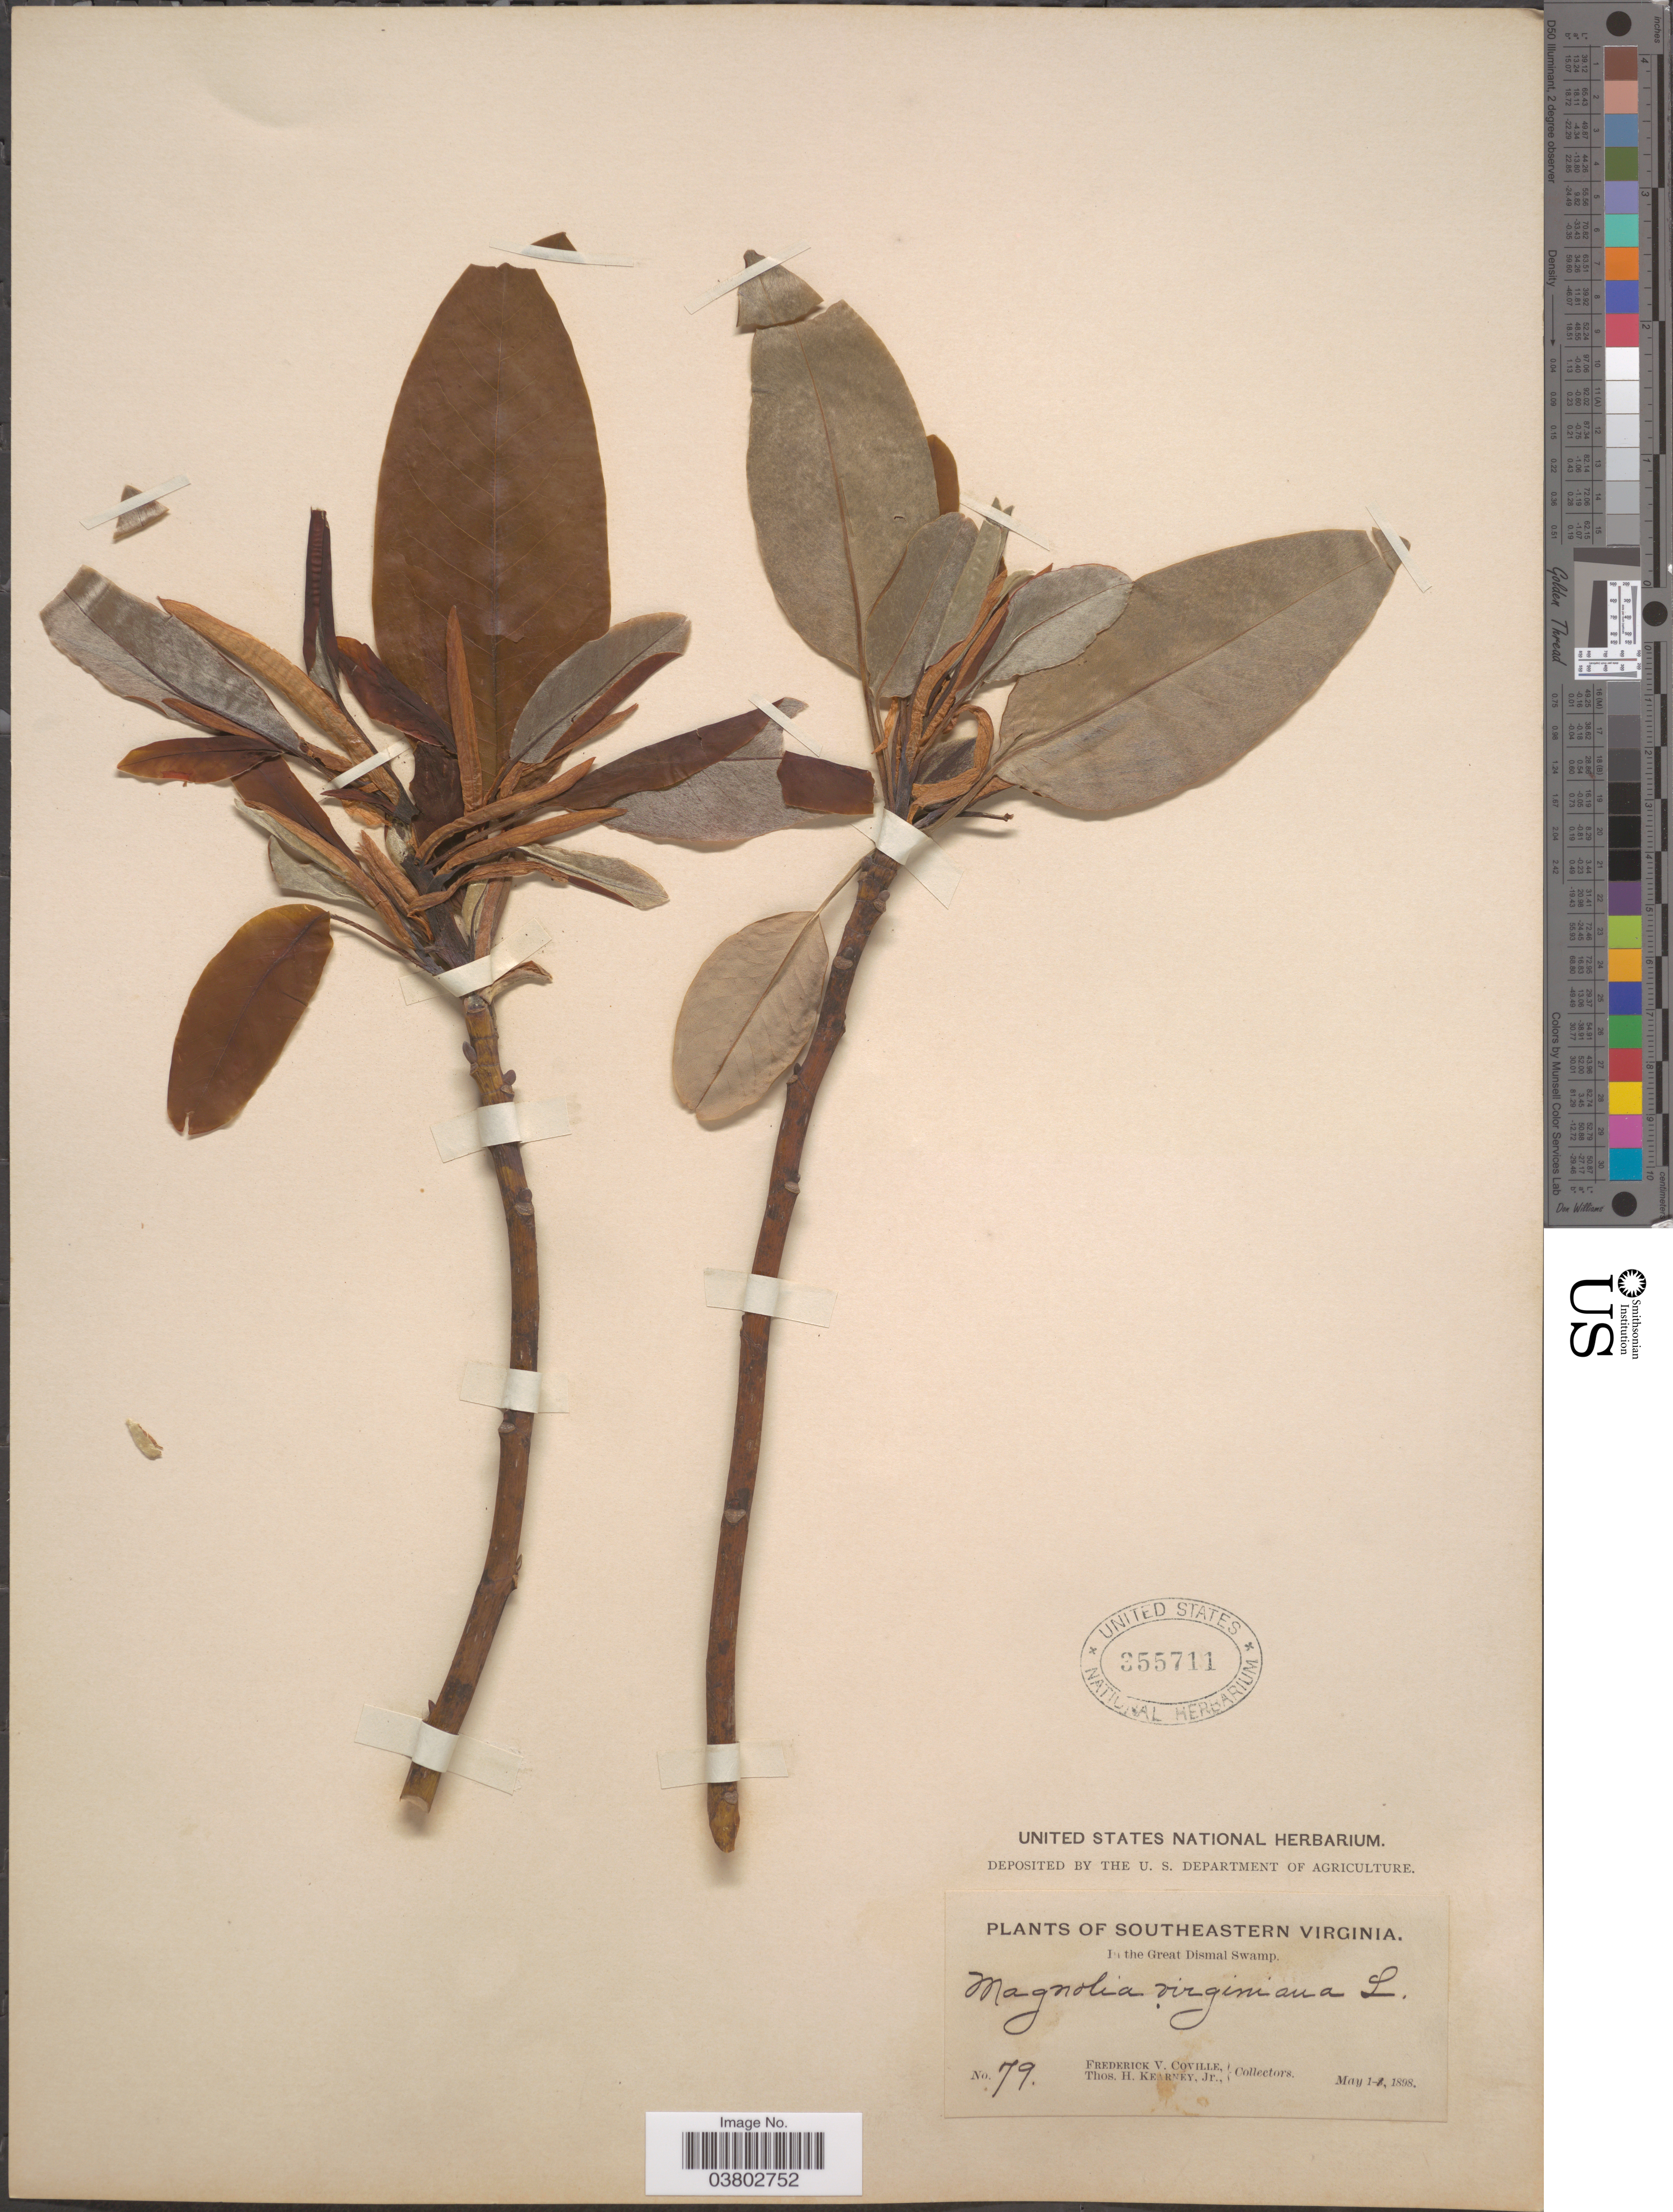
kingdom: Plantae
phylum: Tracheophyta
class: Magnoliopsida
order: Magnoliales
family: Magnoliaceae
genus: Magnolia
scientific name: Magnolia virginiana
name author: L.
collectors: F. V. Coville & T. H. Kearney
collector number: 79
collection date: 1898-05-01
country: United States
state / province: Virginia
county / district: City of Chesapeake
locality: Southeastern Virginia. In the Great Dismal Swamp.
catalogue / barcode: US 355711